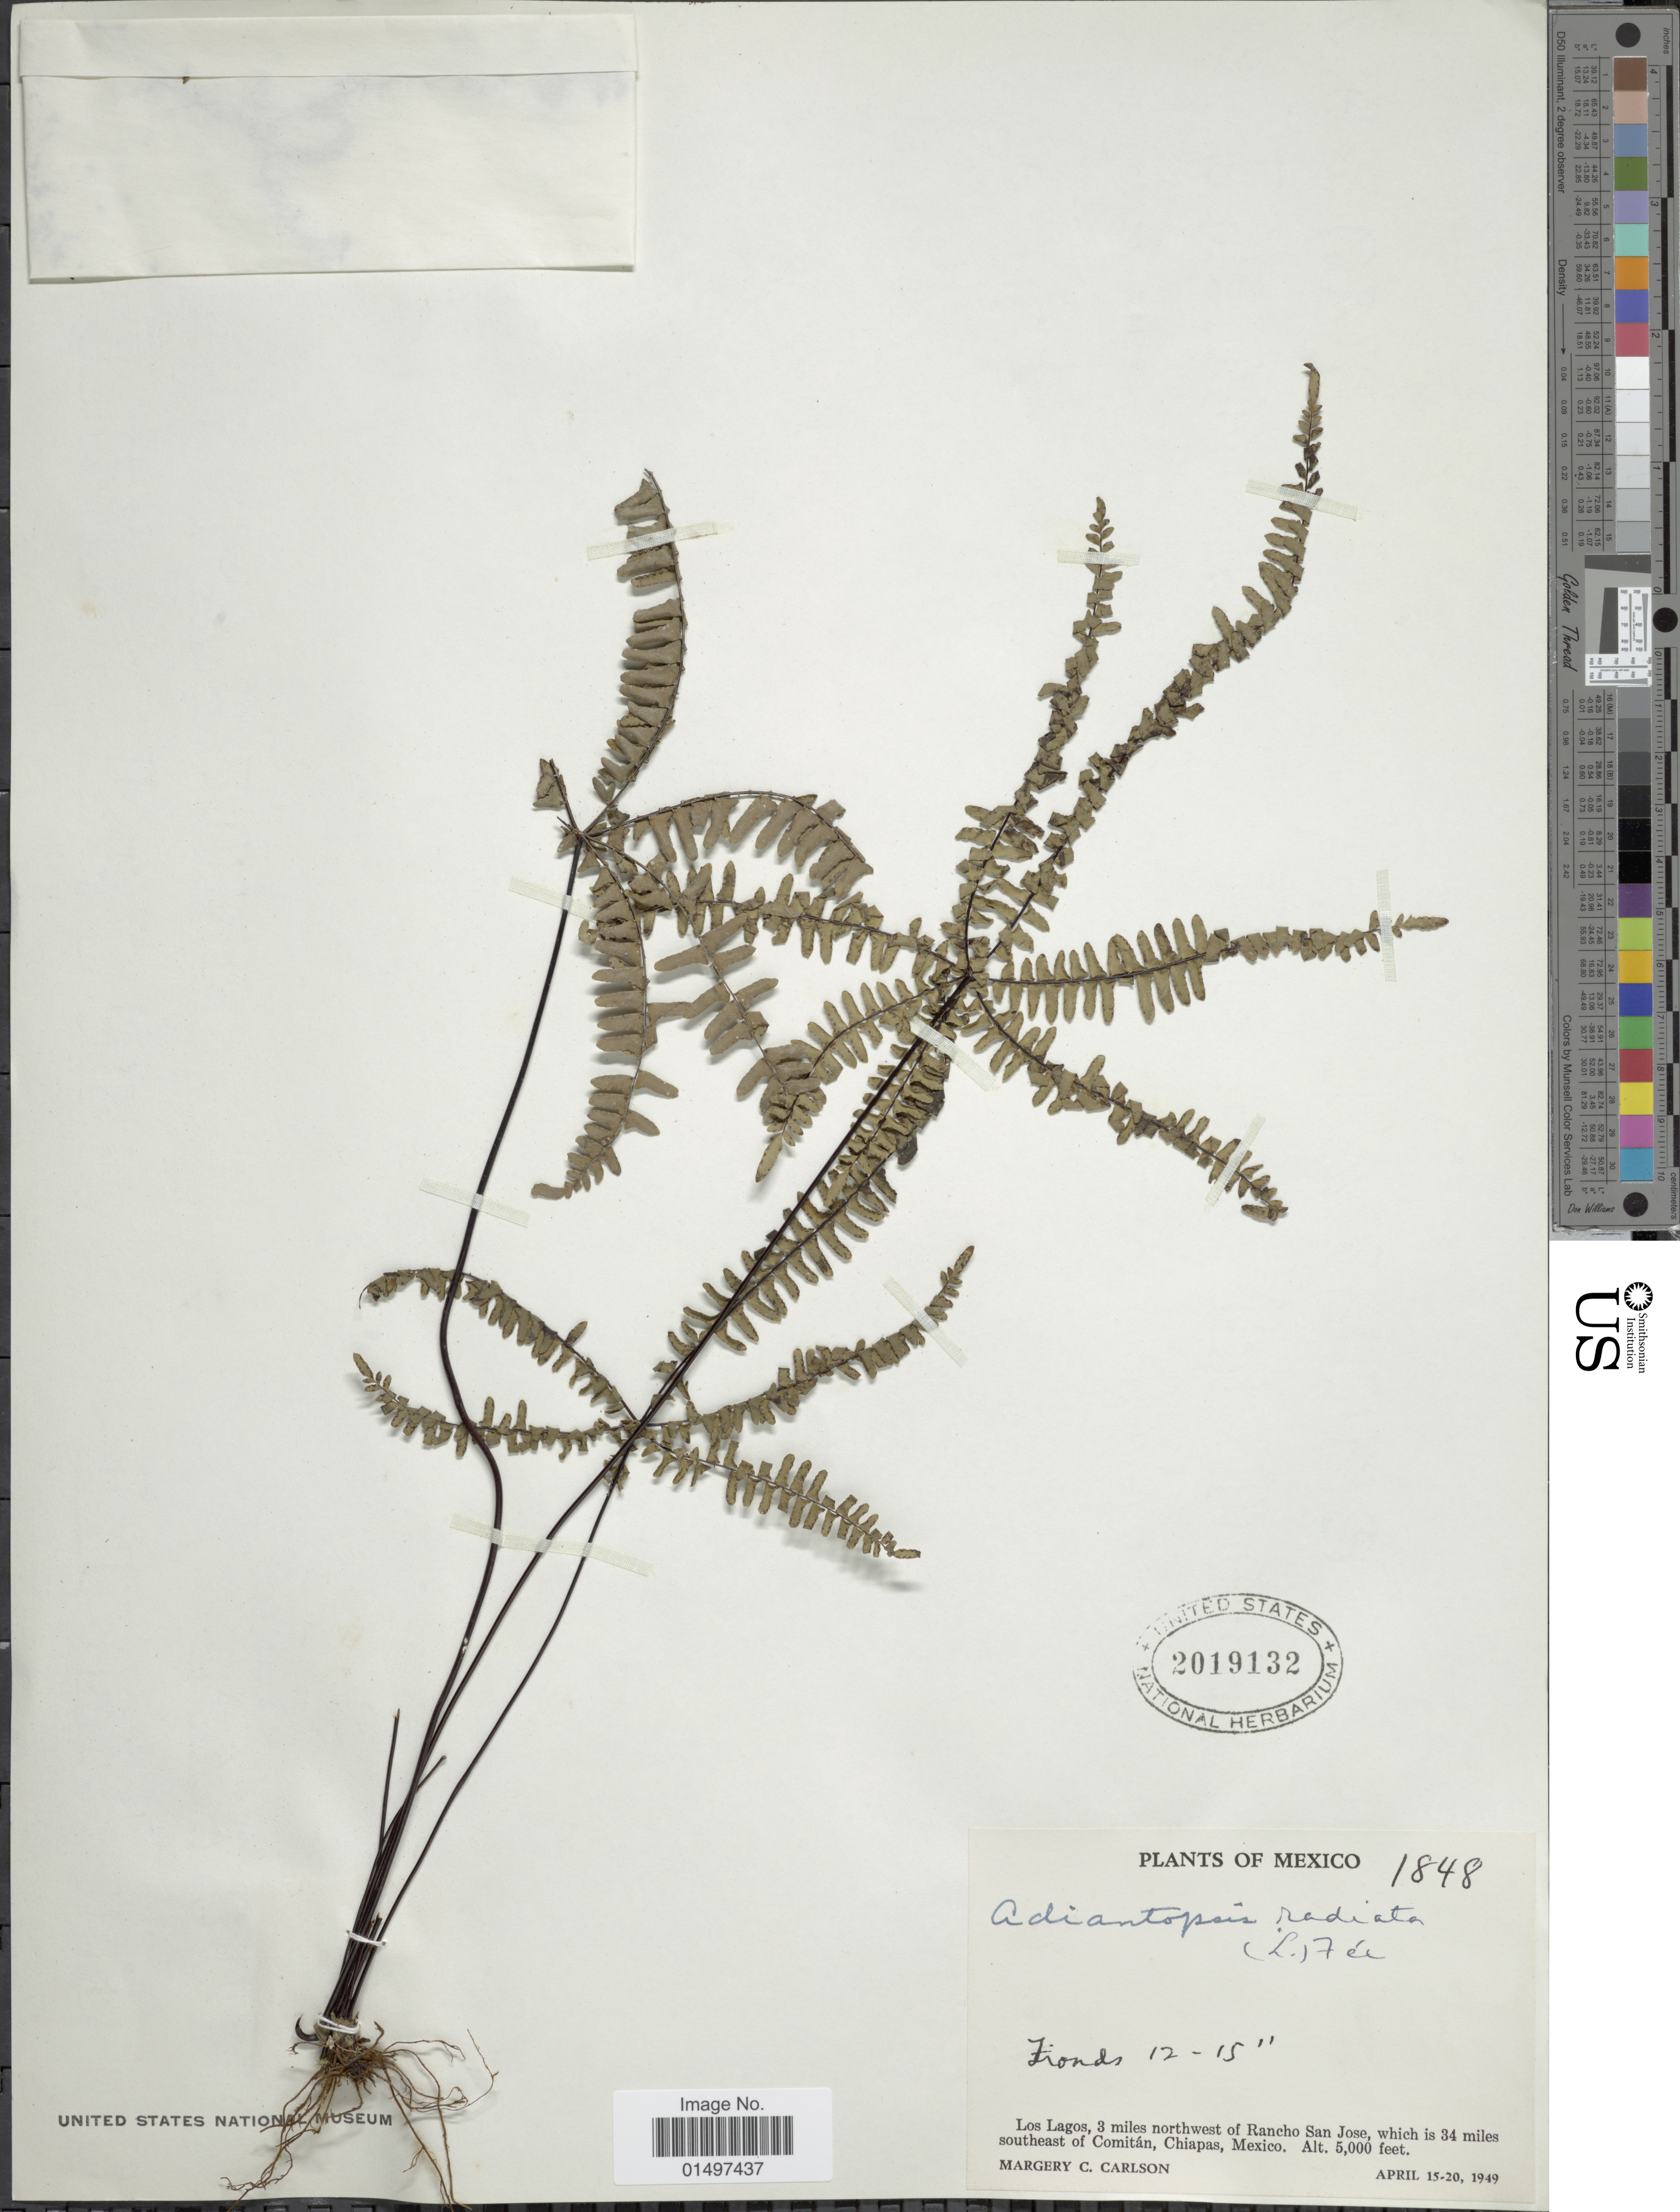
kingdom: Plantae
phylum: Tracheophyta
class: Polypodiopsida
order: Polypodiales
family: Pteridaceae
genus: Adiantopsis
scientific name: Adiantopsis radiata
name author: (L.) Fée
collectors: M. C. Carlson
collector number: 1848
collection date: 1949-04-15/1949-04-20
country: Mexico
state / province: Chiapas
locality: Los Lagos, 3 miles northwest of Rancho San Jose, which is 34 miles southeast of Comitan.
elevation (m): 1524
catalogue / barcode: US 2019132